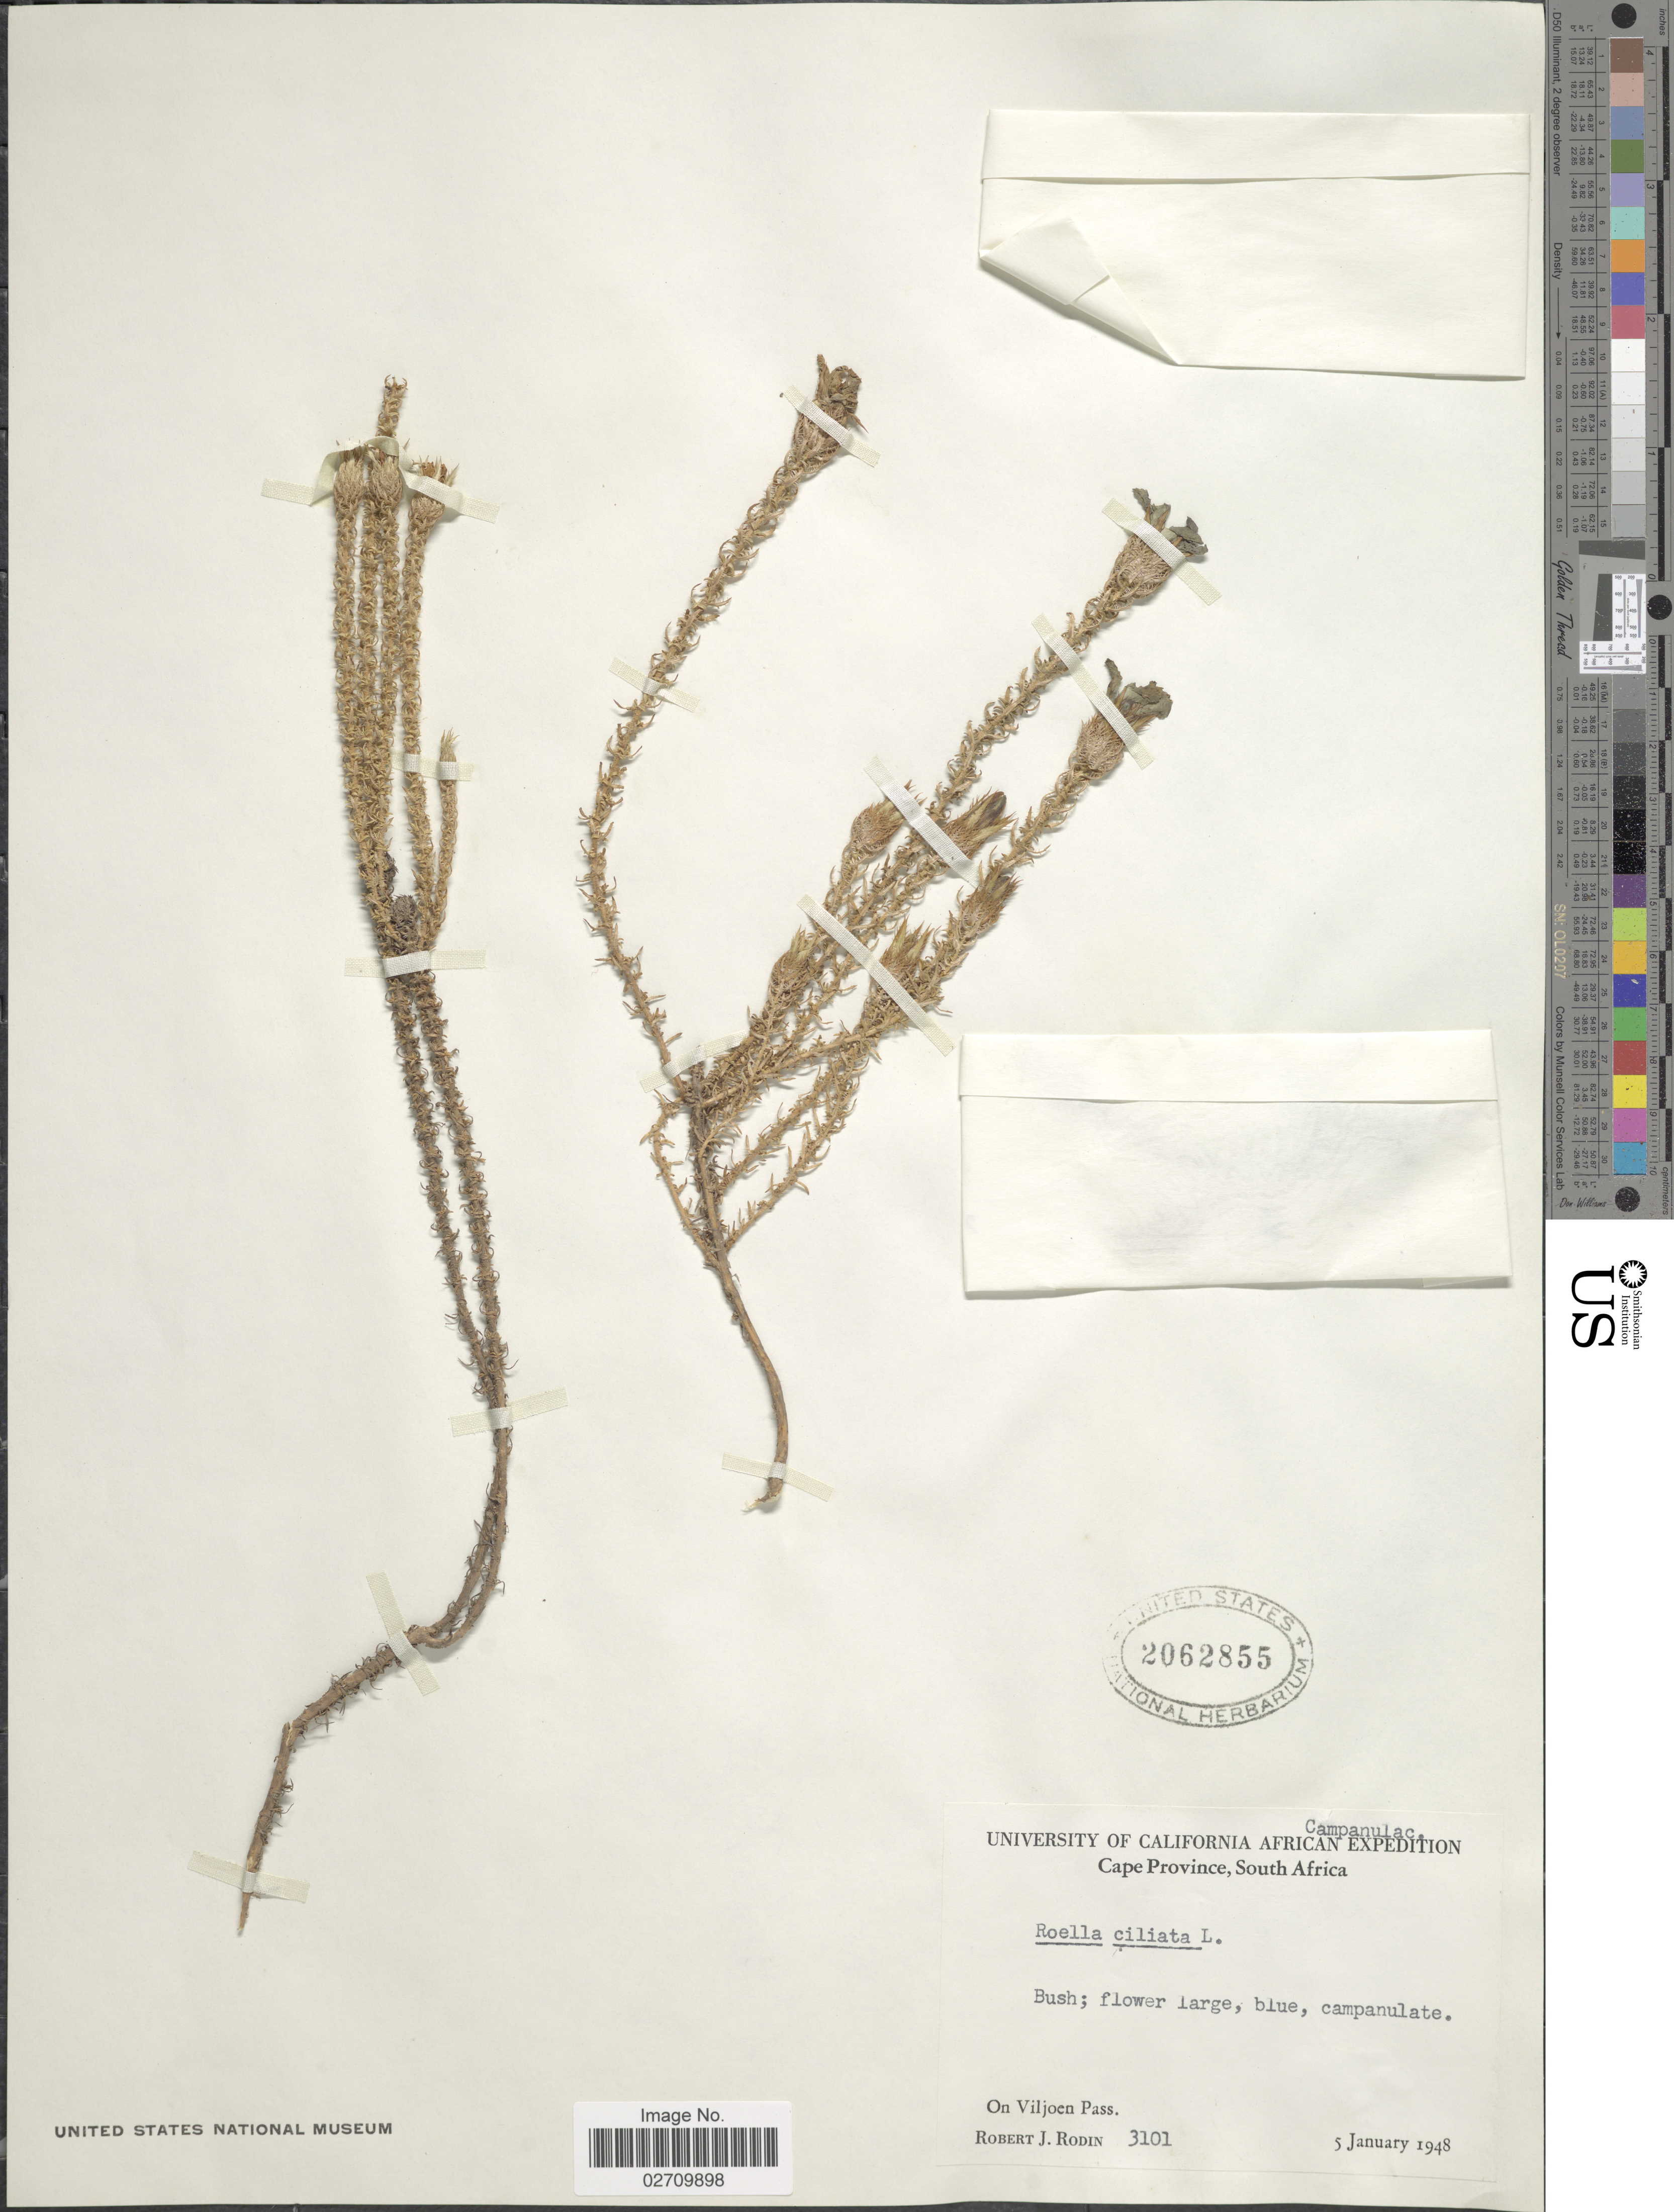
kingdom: Plantae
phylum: Tracheophyta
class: Magnoliopsida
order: Asterales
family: Campanulaceae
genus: Roella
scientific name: Roella ciliata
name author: L.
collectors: R. J. Rodin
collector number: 3101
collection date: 1948-01-05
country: South Africa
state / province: Western Cape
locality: On Viljoen Pass.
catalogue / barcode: US 2062855